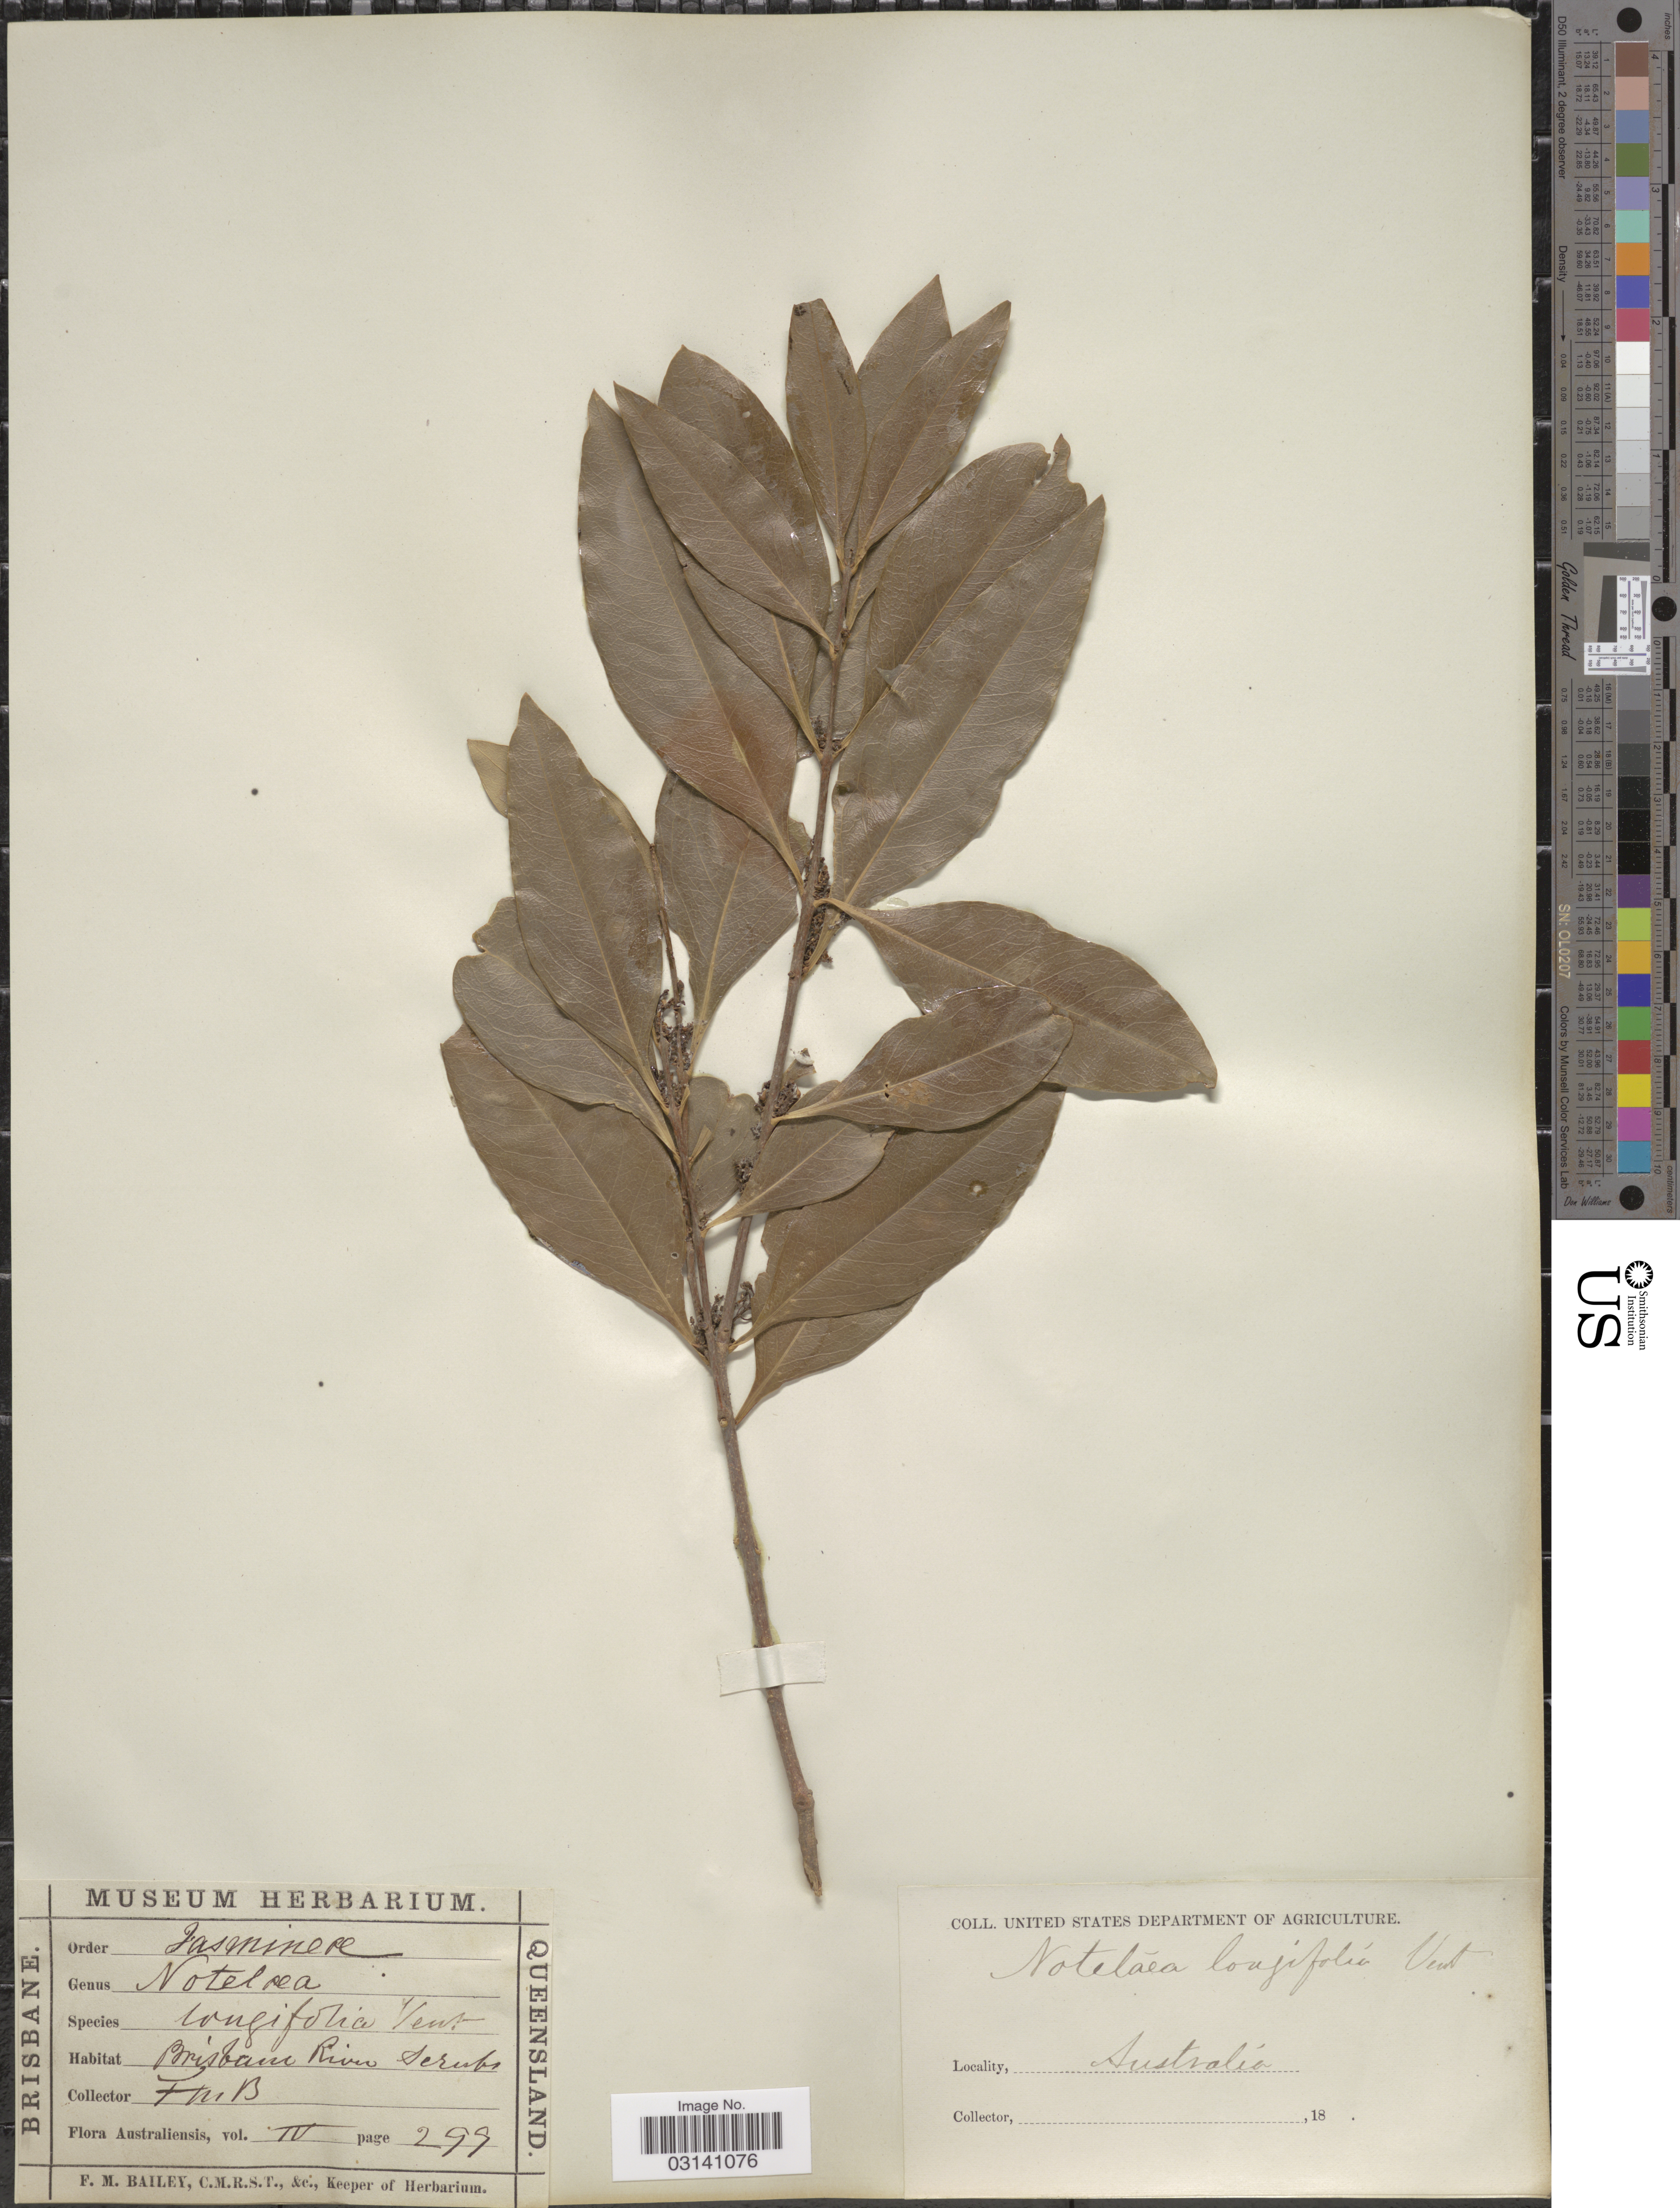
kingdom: Plantae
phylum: Tracheophyta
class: Magnoliopsida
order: Lamiales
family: Oleaceae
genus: Notelaea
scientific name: Notelaea longifolia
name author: Vent.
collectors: F. M. Bailey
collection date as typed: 18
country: Australia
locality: Brisbane River.